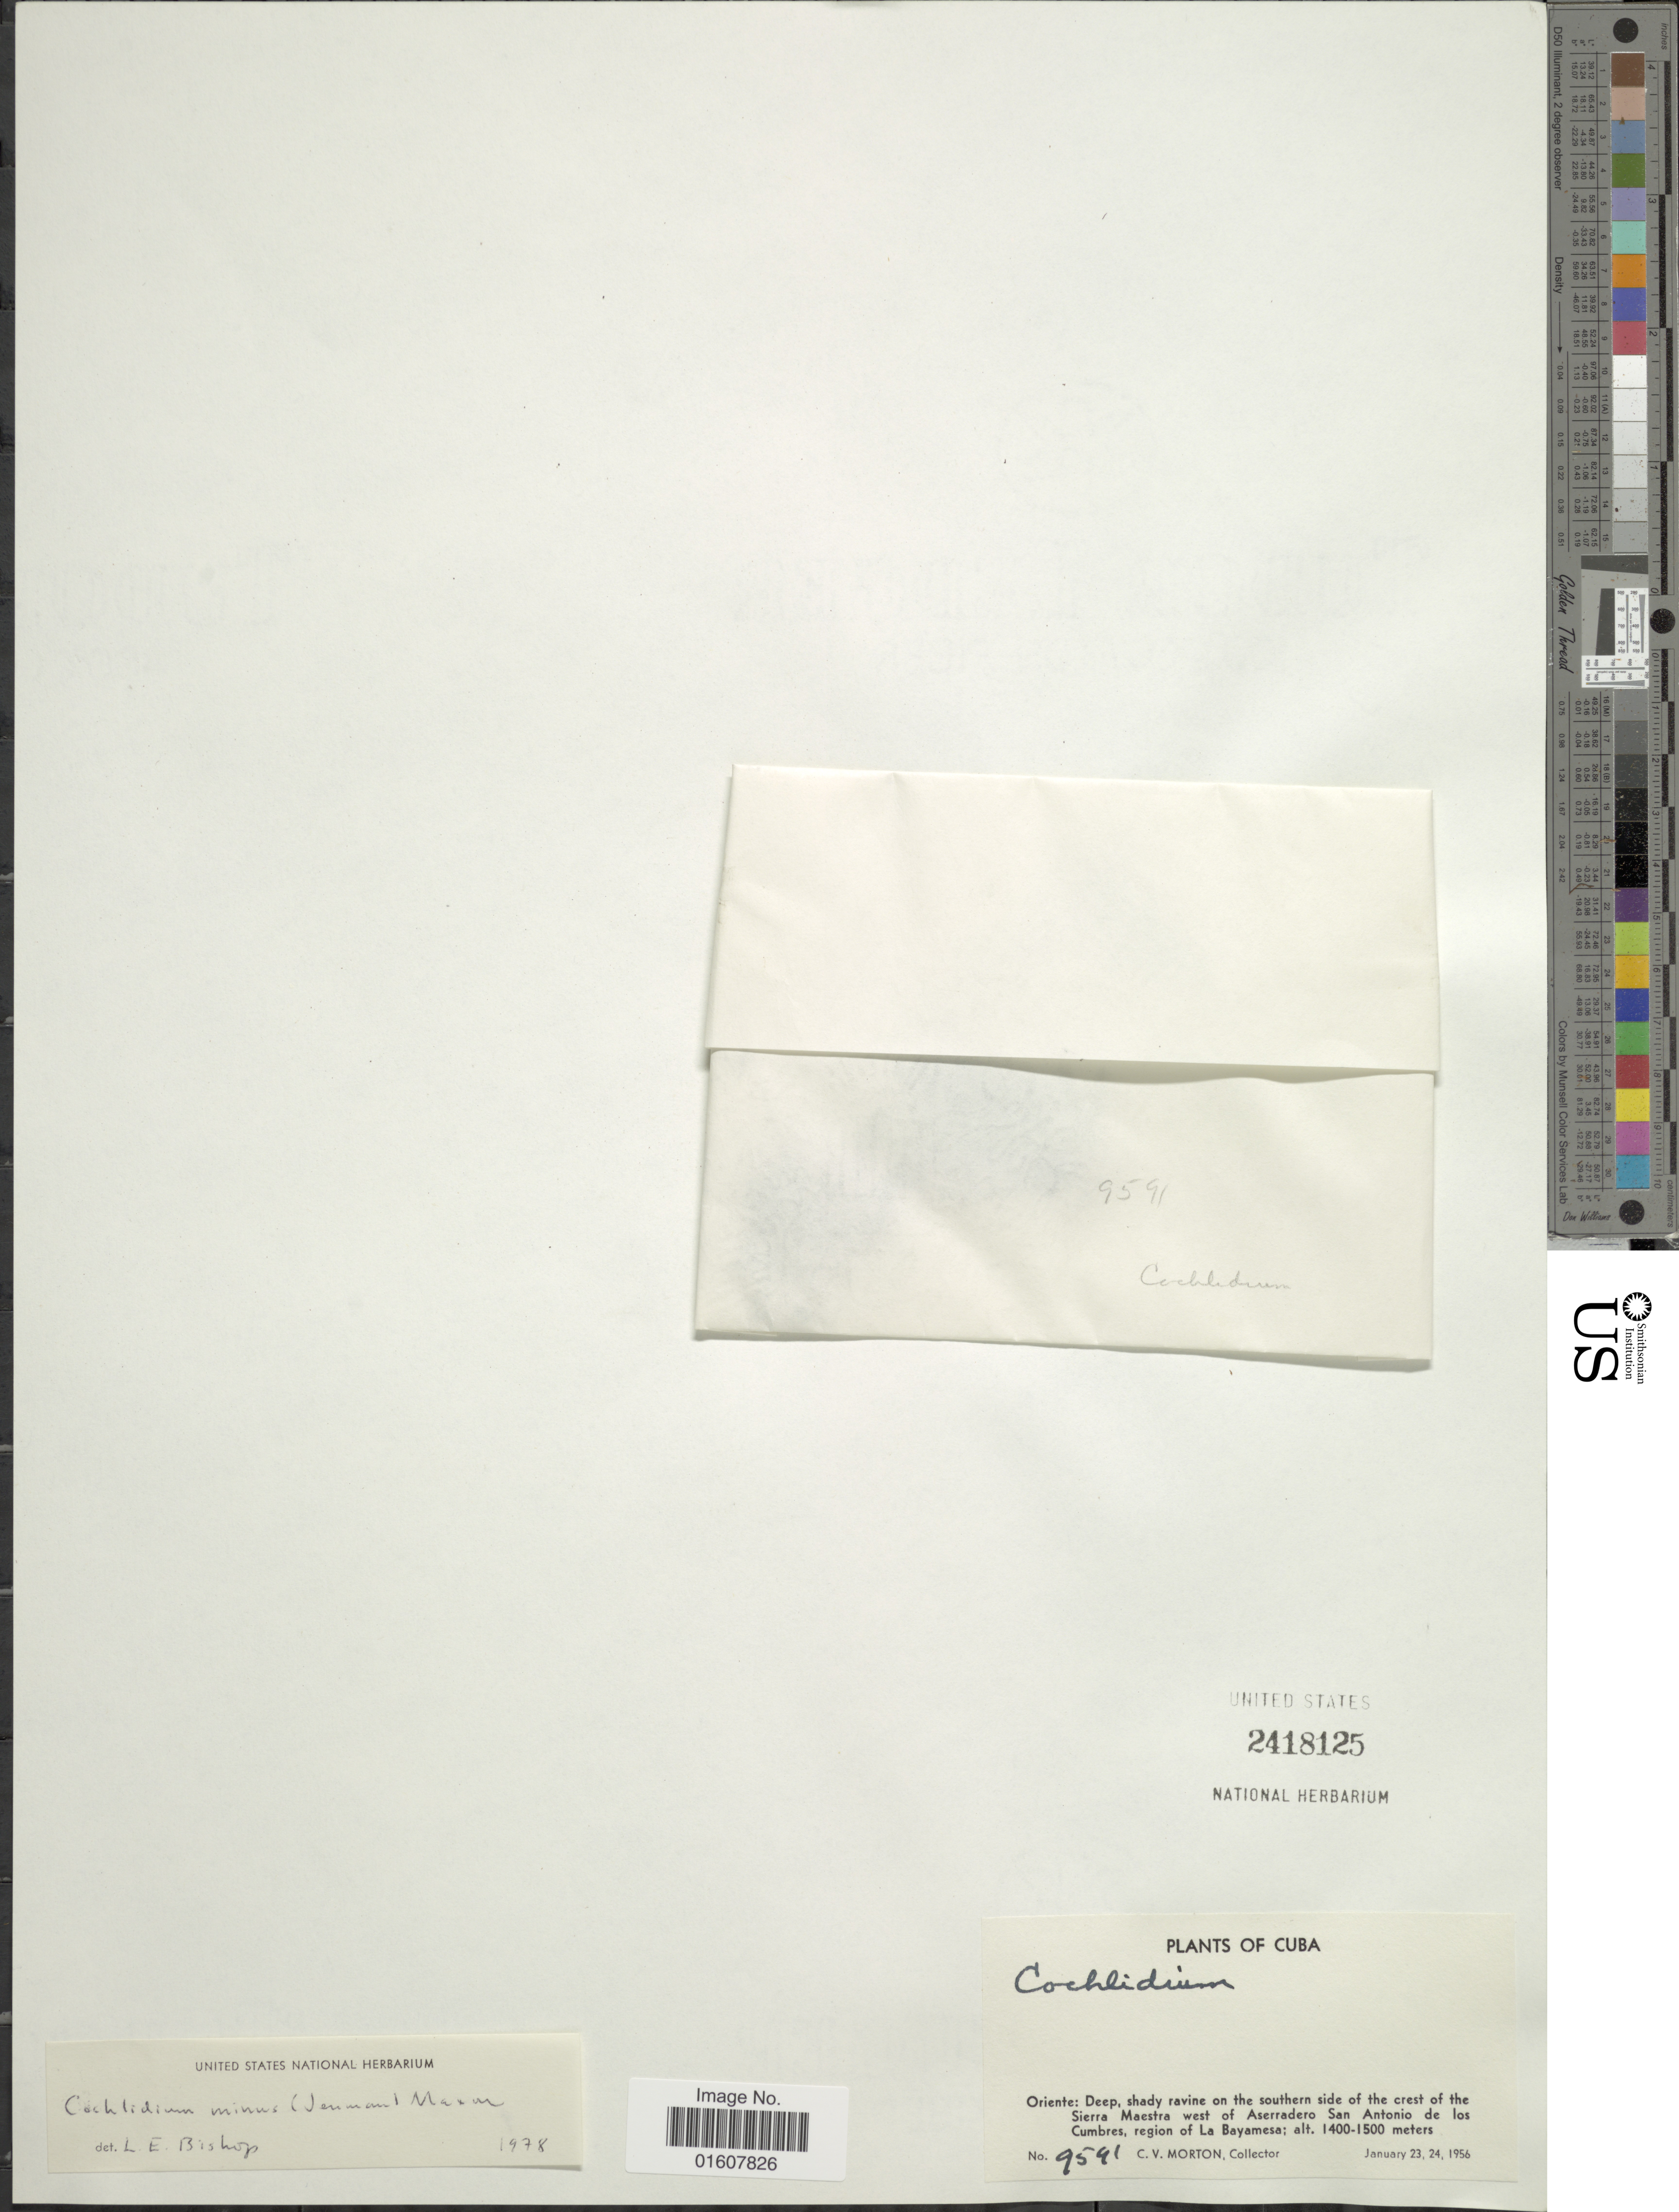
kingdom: Plantae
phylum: Tracheophyta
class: Polypodiopsida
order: Polypodiales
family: Polypodiaceae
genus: Cochlidium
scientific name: Cochlidium minus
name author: (Jenman) Maxon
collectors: C. V. Morton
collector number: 9591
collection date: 1956-01-23/1956-01-24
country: Cuba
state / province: Oriente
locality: Deep, shady ravine on the southern side of the crest of the Sierra Maestra west Aserradero San Antonio de los Cumbres, region of La Bayamesa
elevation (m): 1400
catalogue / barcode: US 2418125